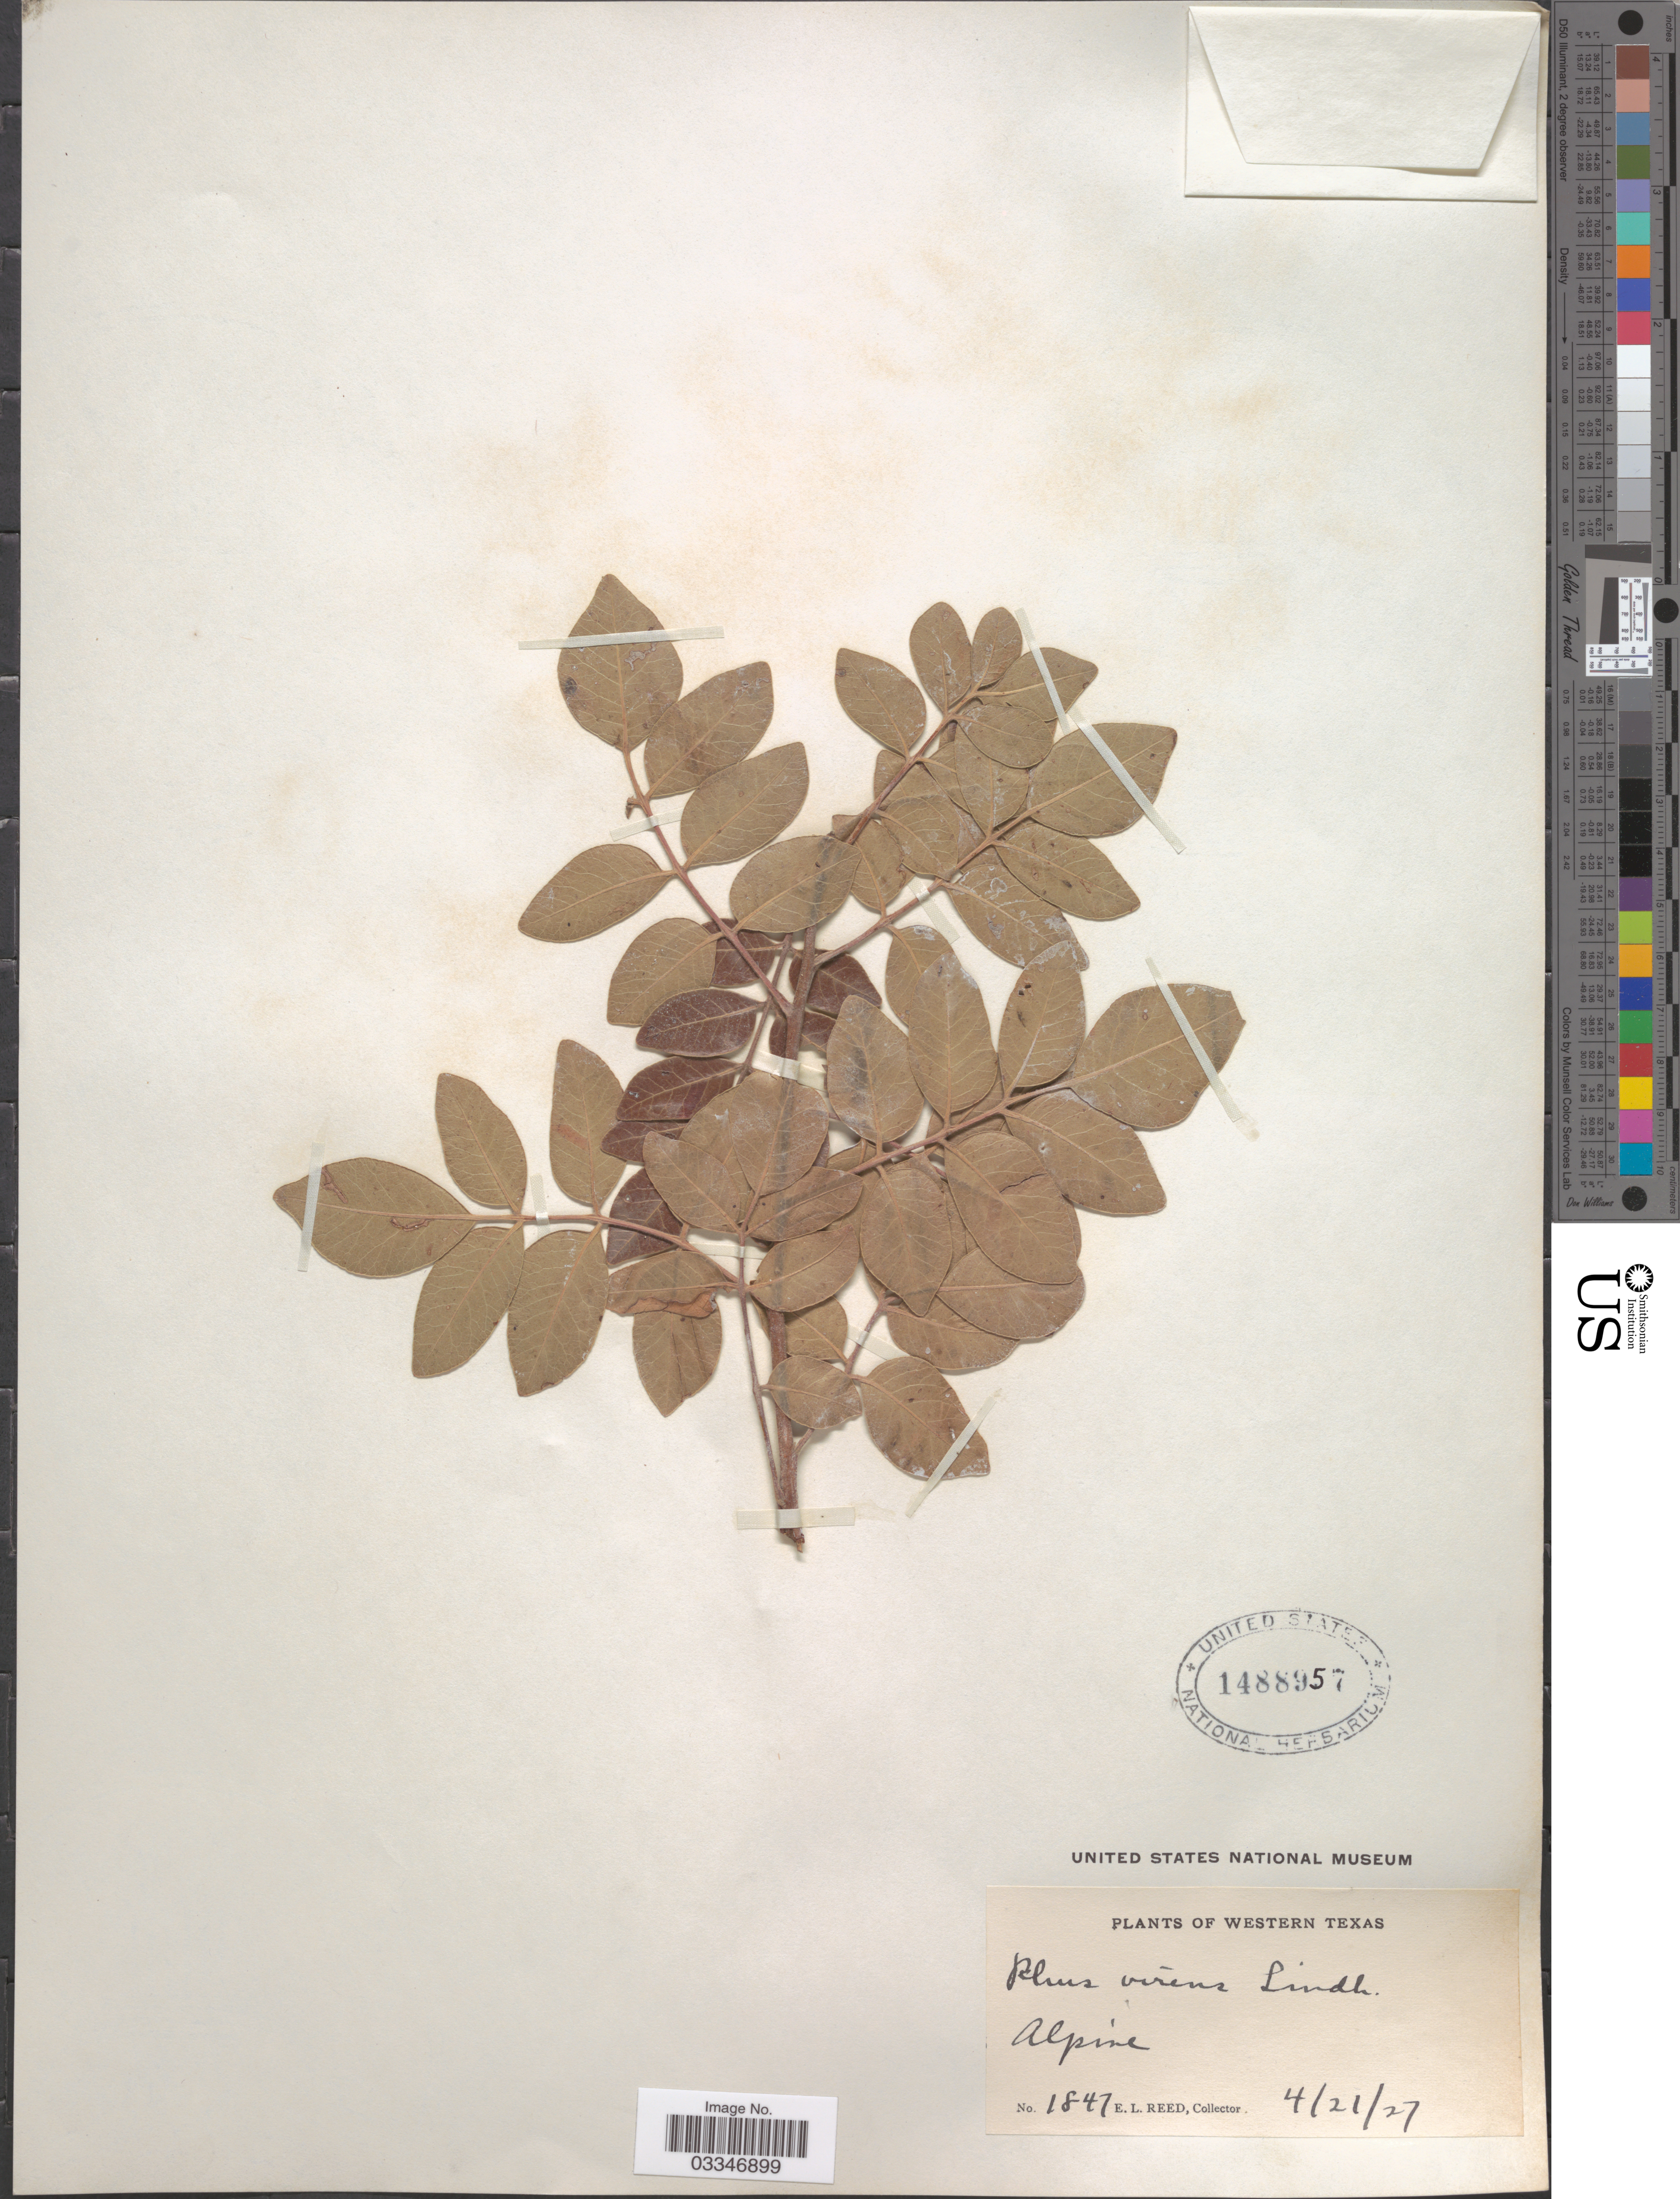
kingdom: Plantae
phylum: Tracheophyta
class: Magnoliopsida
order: Sapindales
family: Anacardiaceae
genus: Rhus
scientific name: Rhus virens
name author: Lindh. ex A. Gray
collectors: E. Reed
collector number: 1847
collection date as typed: Transcribed d/m/y: 21/4/27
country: United States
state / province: Texas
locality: Western Texas, Alpine.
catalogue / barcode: US 1488957